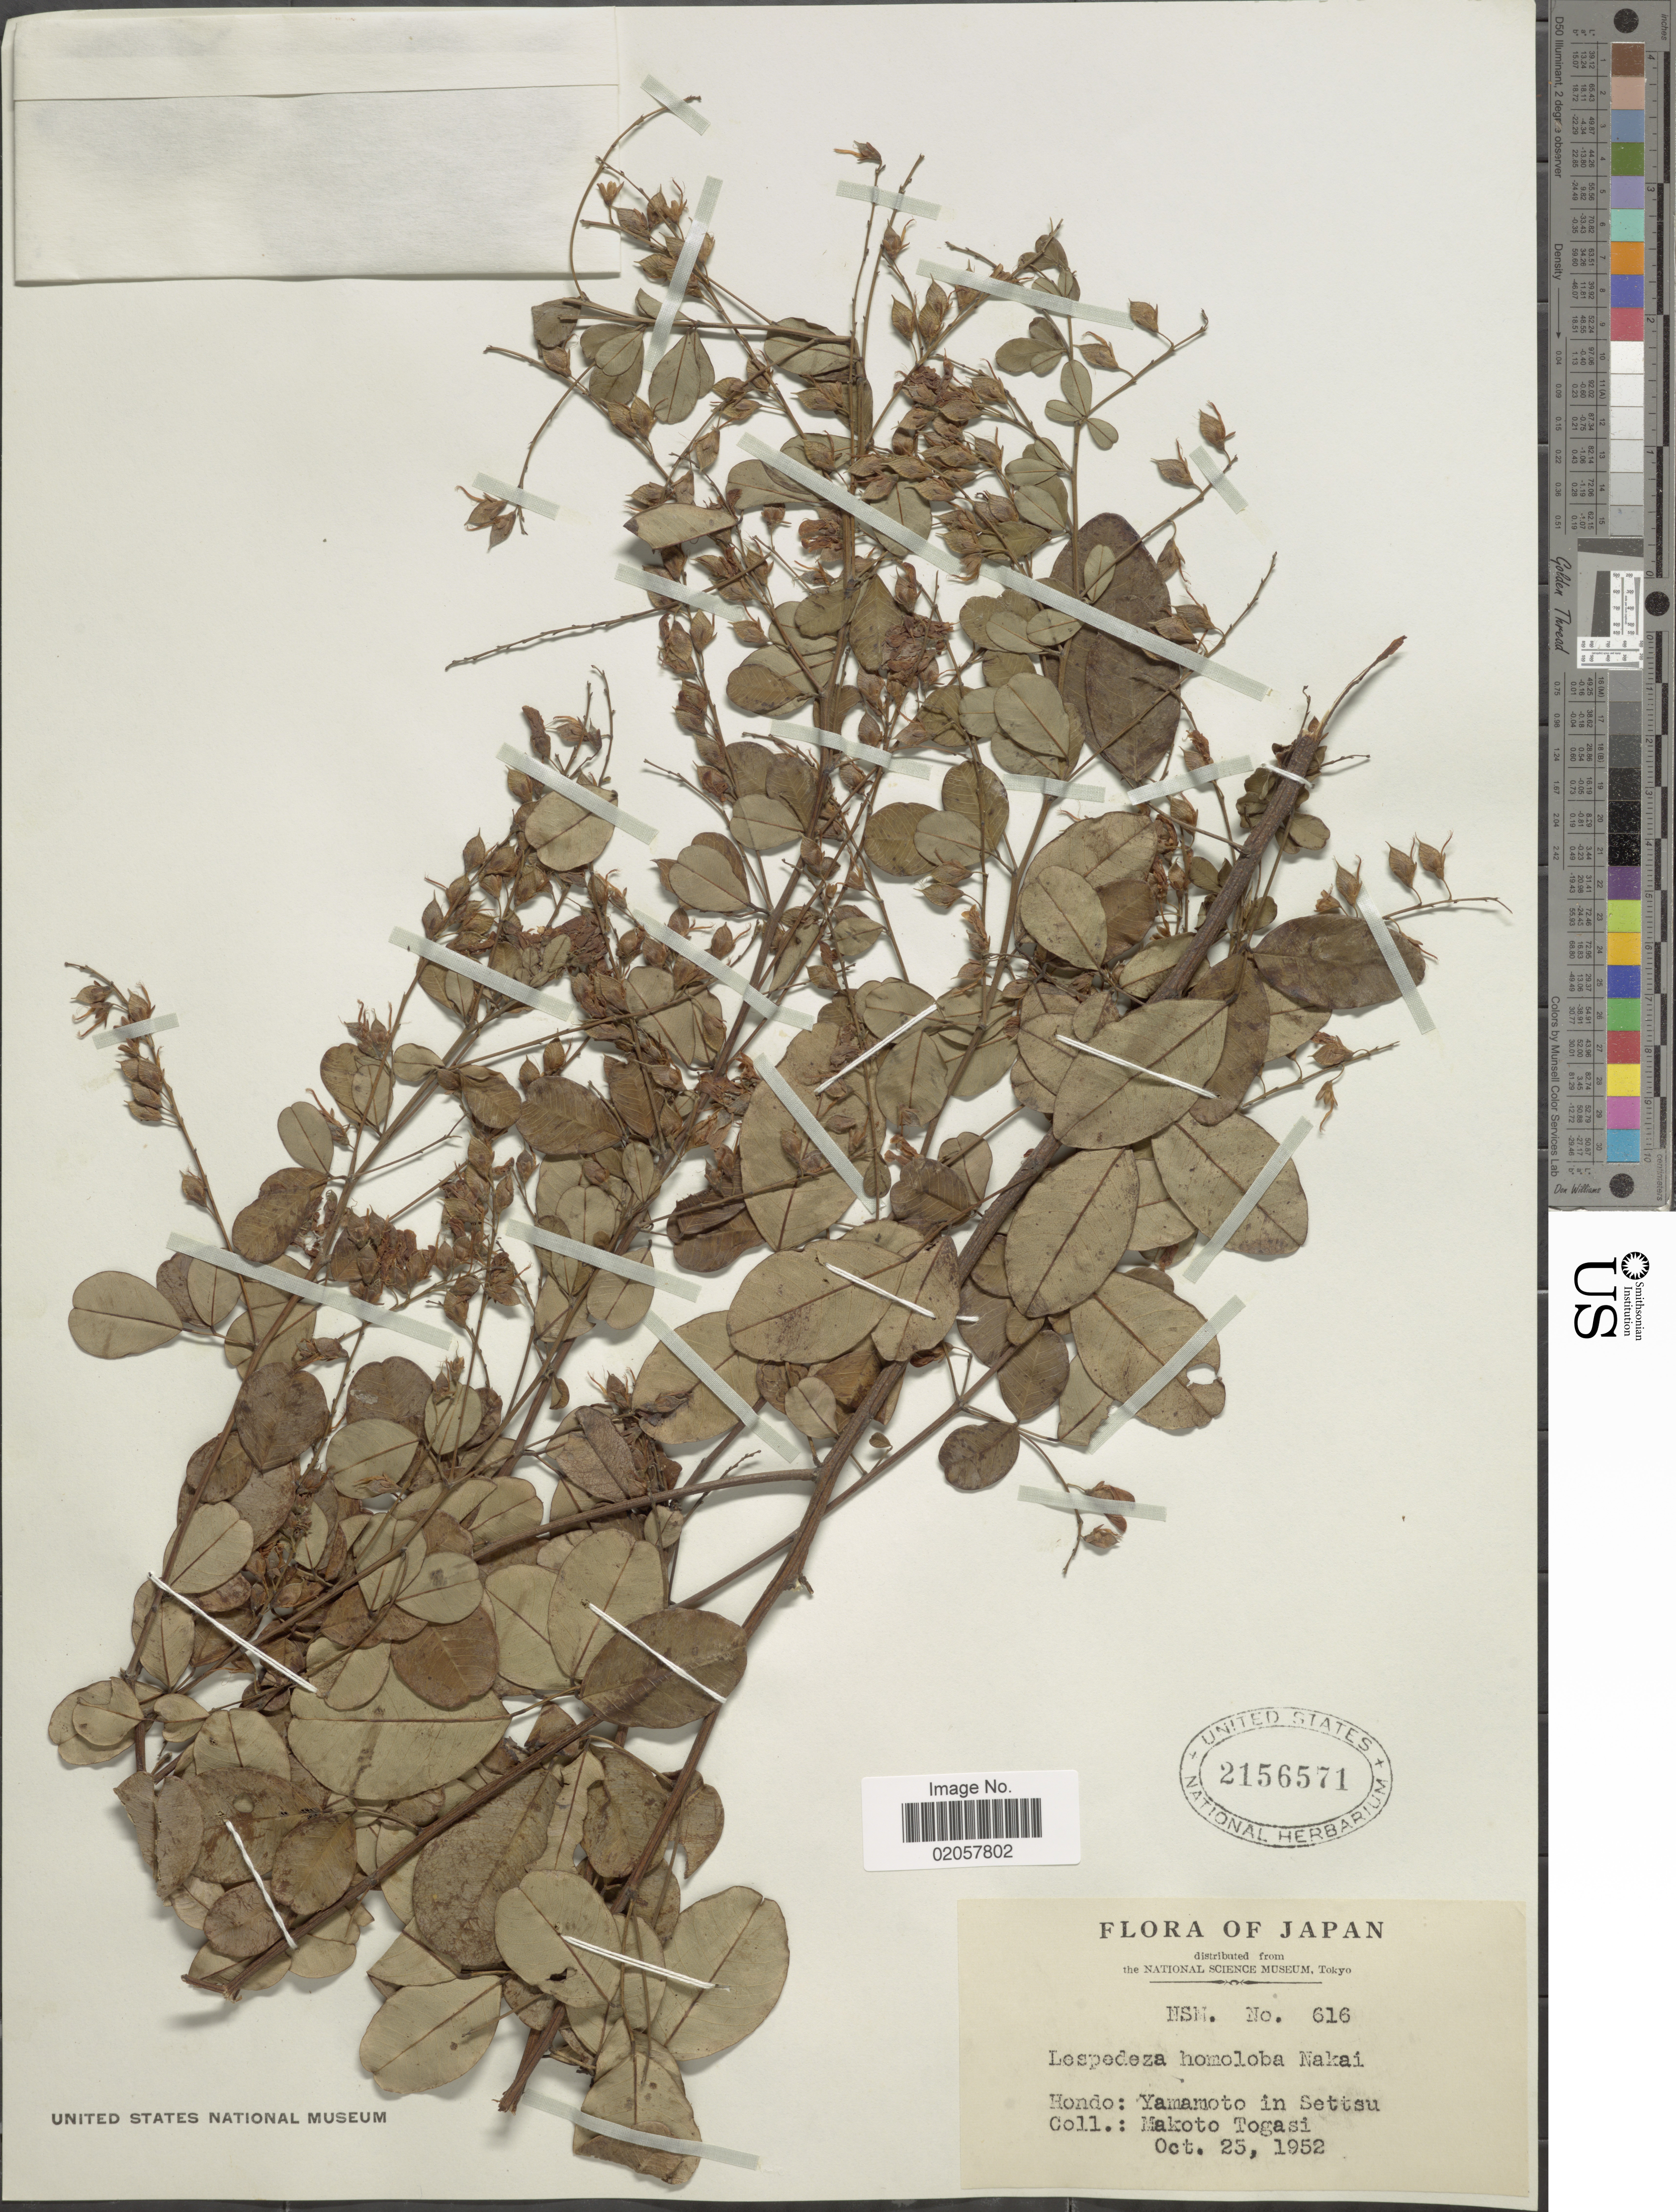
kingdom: Plantae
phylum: Tracheophyta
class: Magnoliopsida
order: Fabales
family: Fabaceae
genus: Lespedeza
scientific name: Lespedeza homoloba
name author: Nakai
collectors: M. Togasi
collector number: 616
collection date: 1952-10-25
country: Japan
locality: Hondo: Yamamoto in Settsu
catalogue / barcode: US 2156571